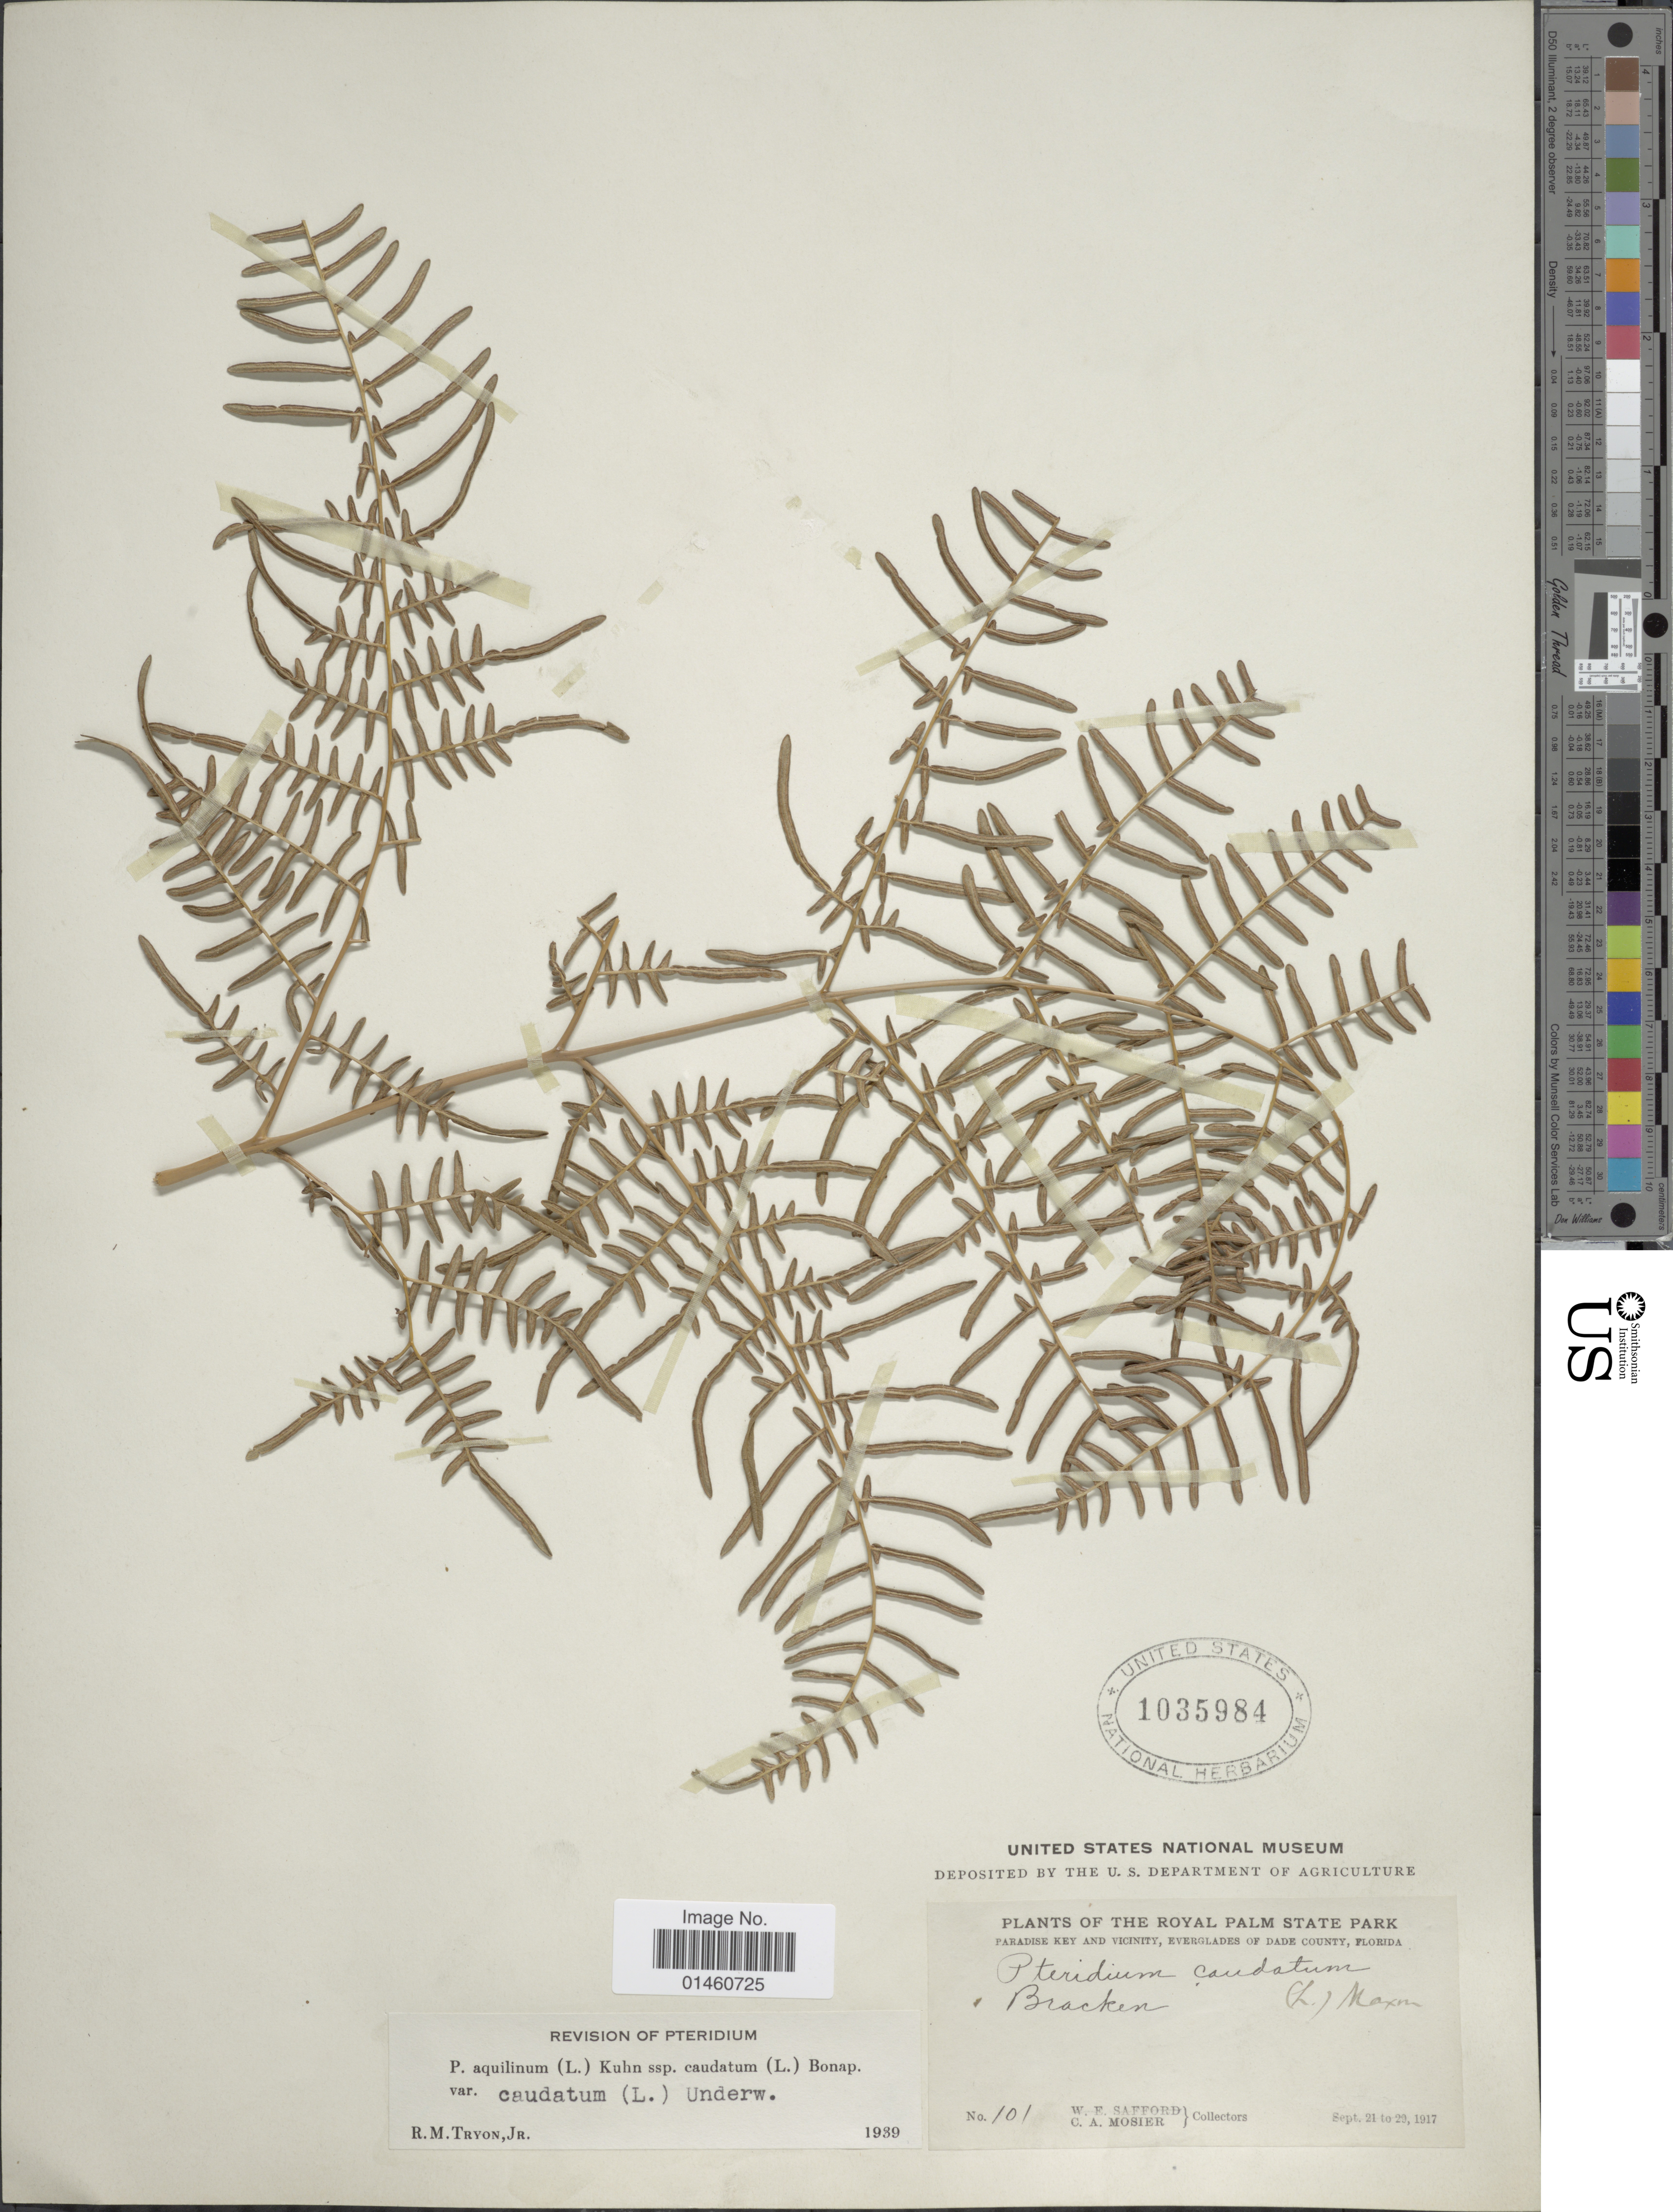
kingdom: Plantae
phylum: Tracheophyta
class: Polypodiopsida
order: Polypodiales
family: Dennstaedtiaceae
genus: Pteridium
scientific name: Pteridium caudatum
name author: (L.) Maxon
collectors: W. E. Safford & C. A. Mosier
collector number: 101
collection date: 1917-09-21/1917-09-29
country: United States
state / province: Florida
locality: The Royal Palm State Park, Paradise Key and vicinity, everglades of Dade County.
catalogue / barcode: US 1035984